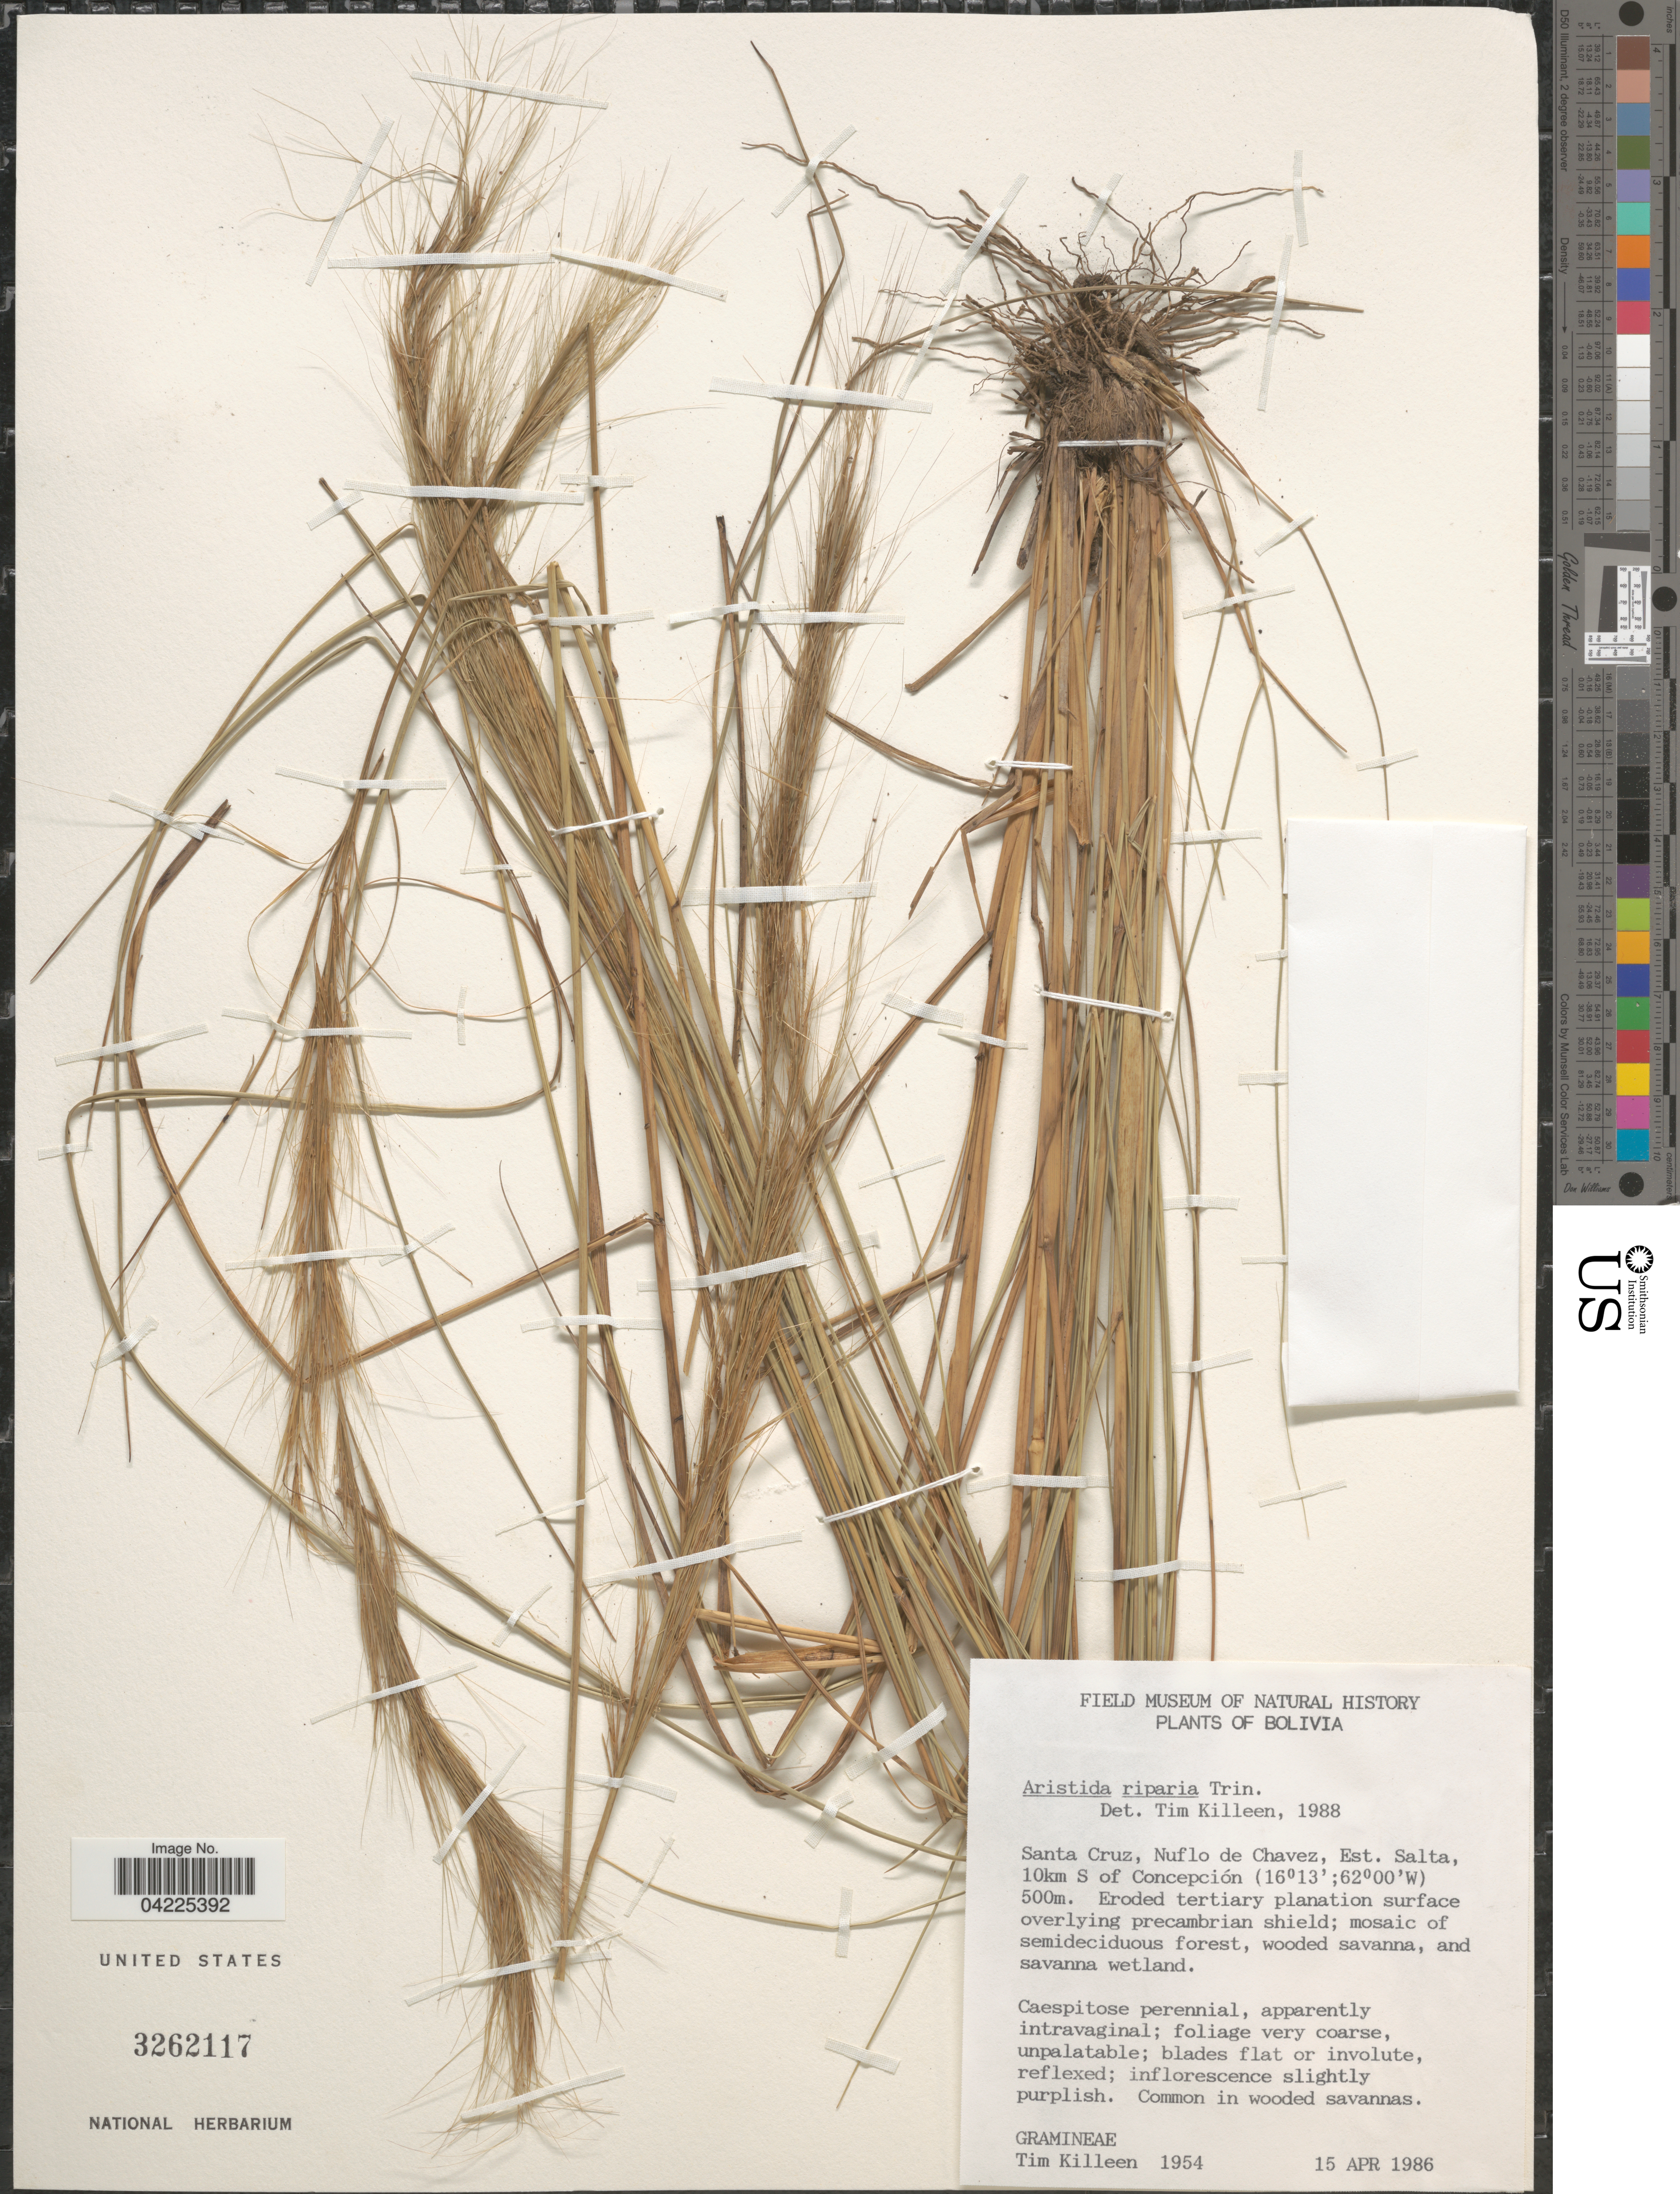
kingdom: Plantae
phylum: Tracheophyta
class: Liliopsida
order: Poales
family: Poaceae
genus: Aristida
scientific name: Aristida riparia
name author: Trin.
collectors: T. J. Killeen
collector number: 1954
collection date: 1986-04-15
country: Bolivia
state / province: Santa Cruz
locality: Santa Cruz, Nuflo de Chavez, Est. Salta, 10km S of Concepción.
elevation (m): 500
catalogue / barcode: US 3262117